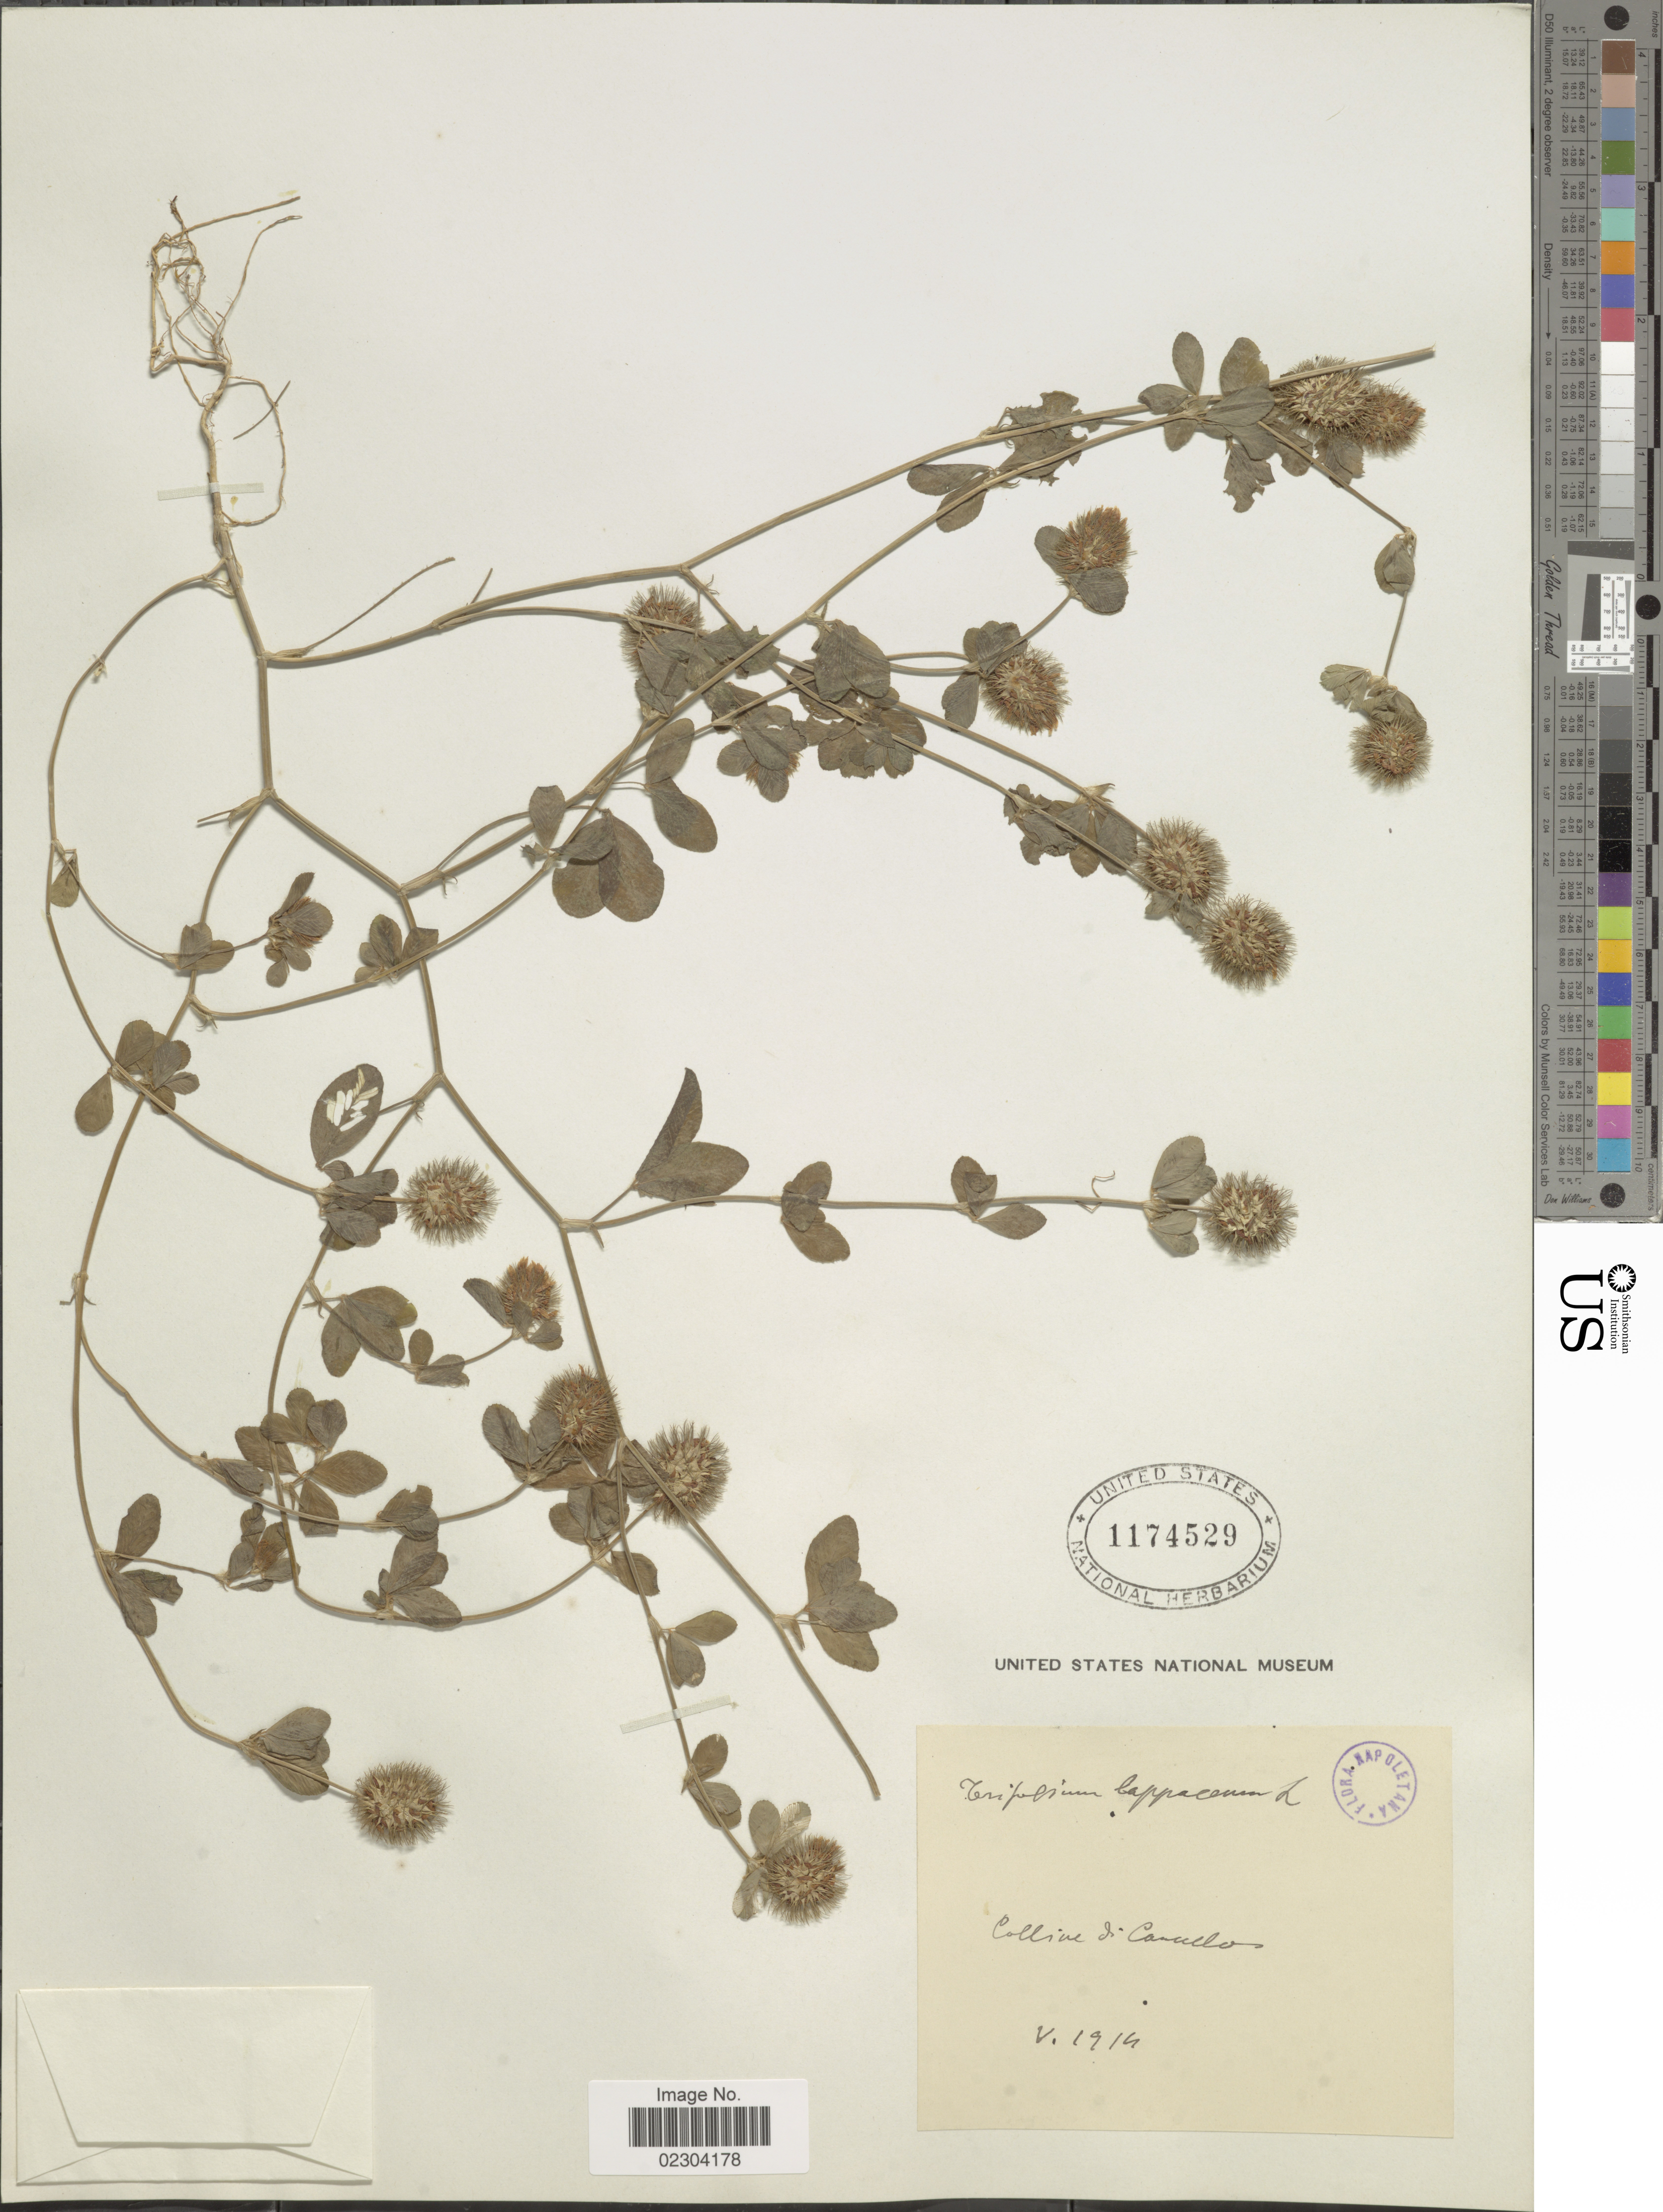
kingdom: Plantae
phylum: Tracheophyta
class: Magnoliopsida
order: Fabales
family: Fabaceae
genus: Trifolium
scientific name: Trifolium lappaceum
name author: L.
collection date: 1914-05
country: Italy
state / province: Campania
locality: Flora Napoletana. Colline de Canullos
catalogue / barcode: US 1774529